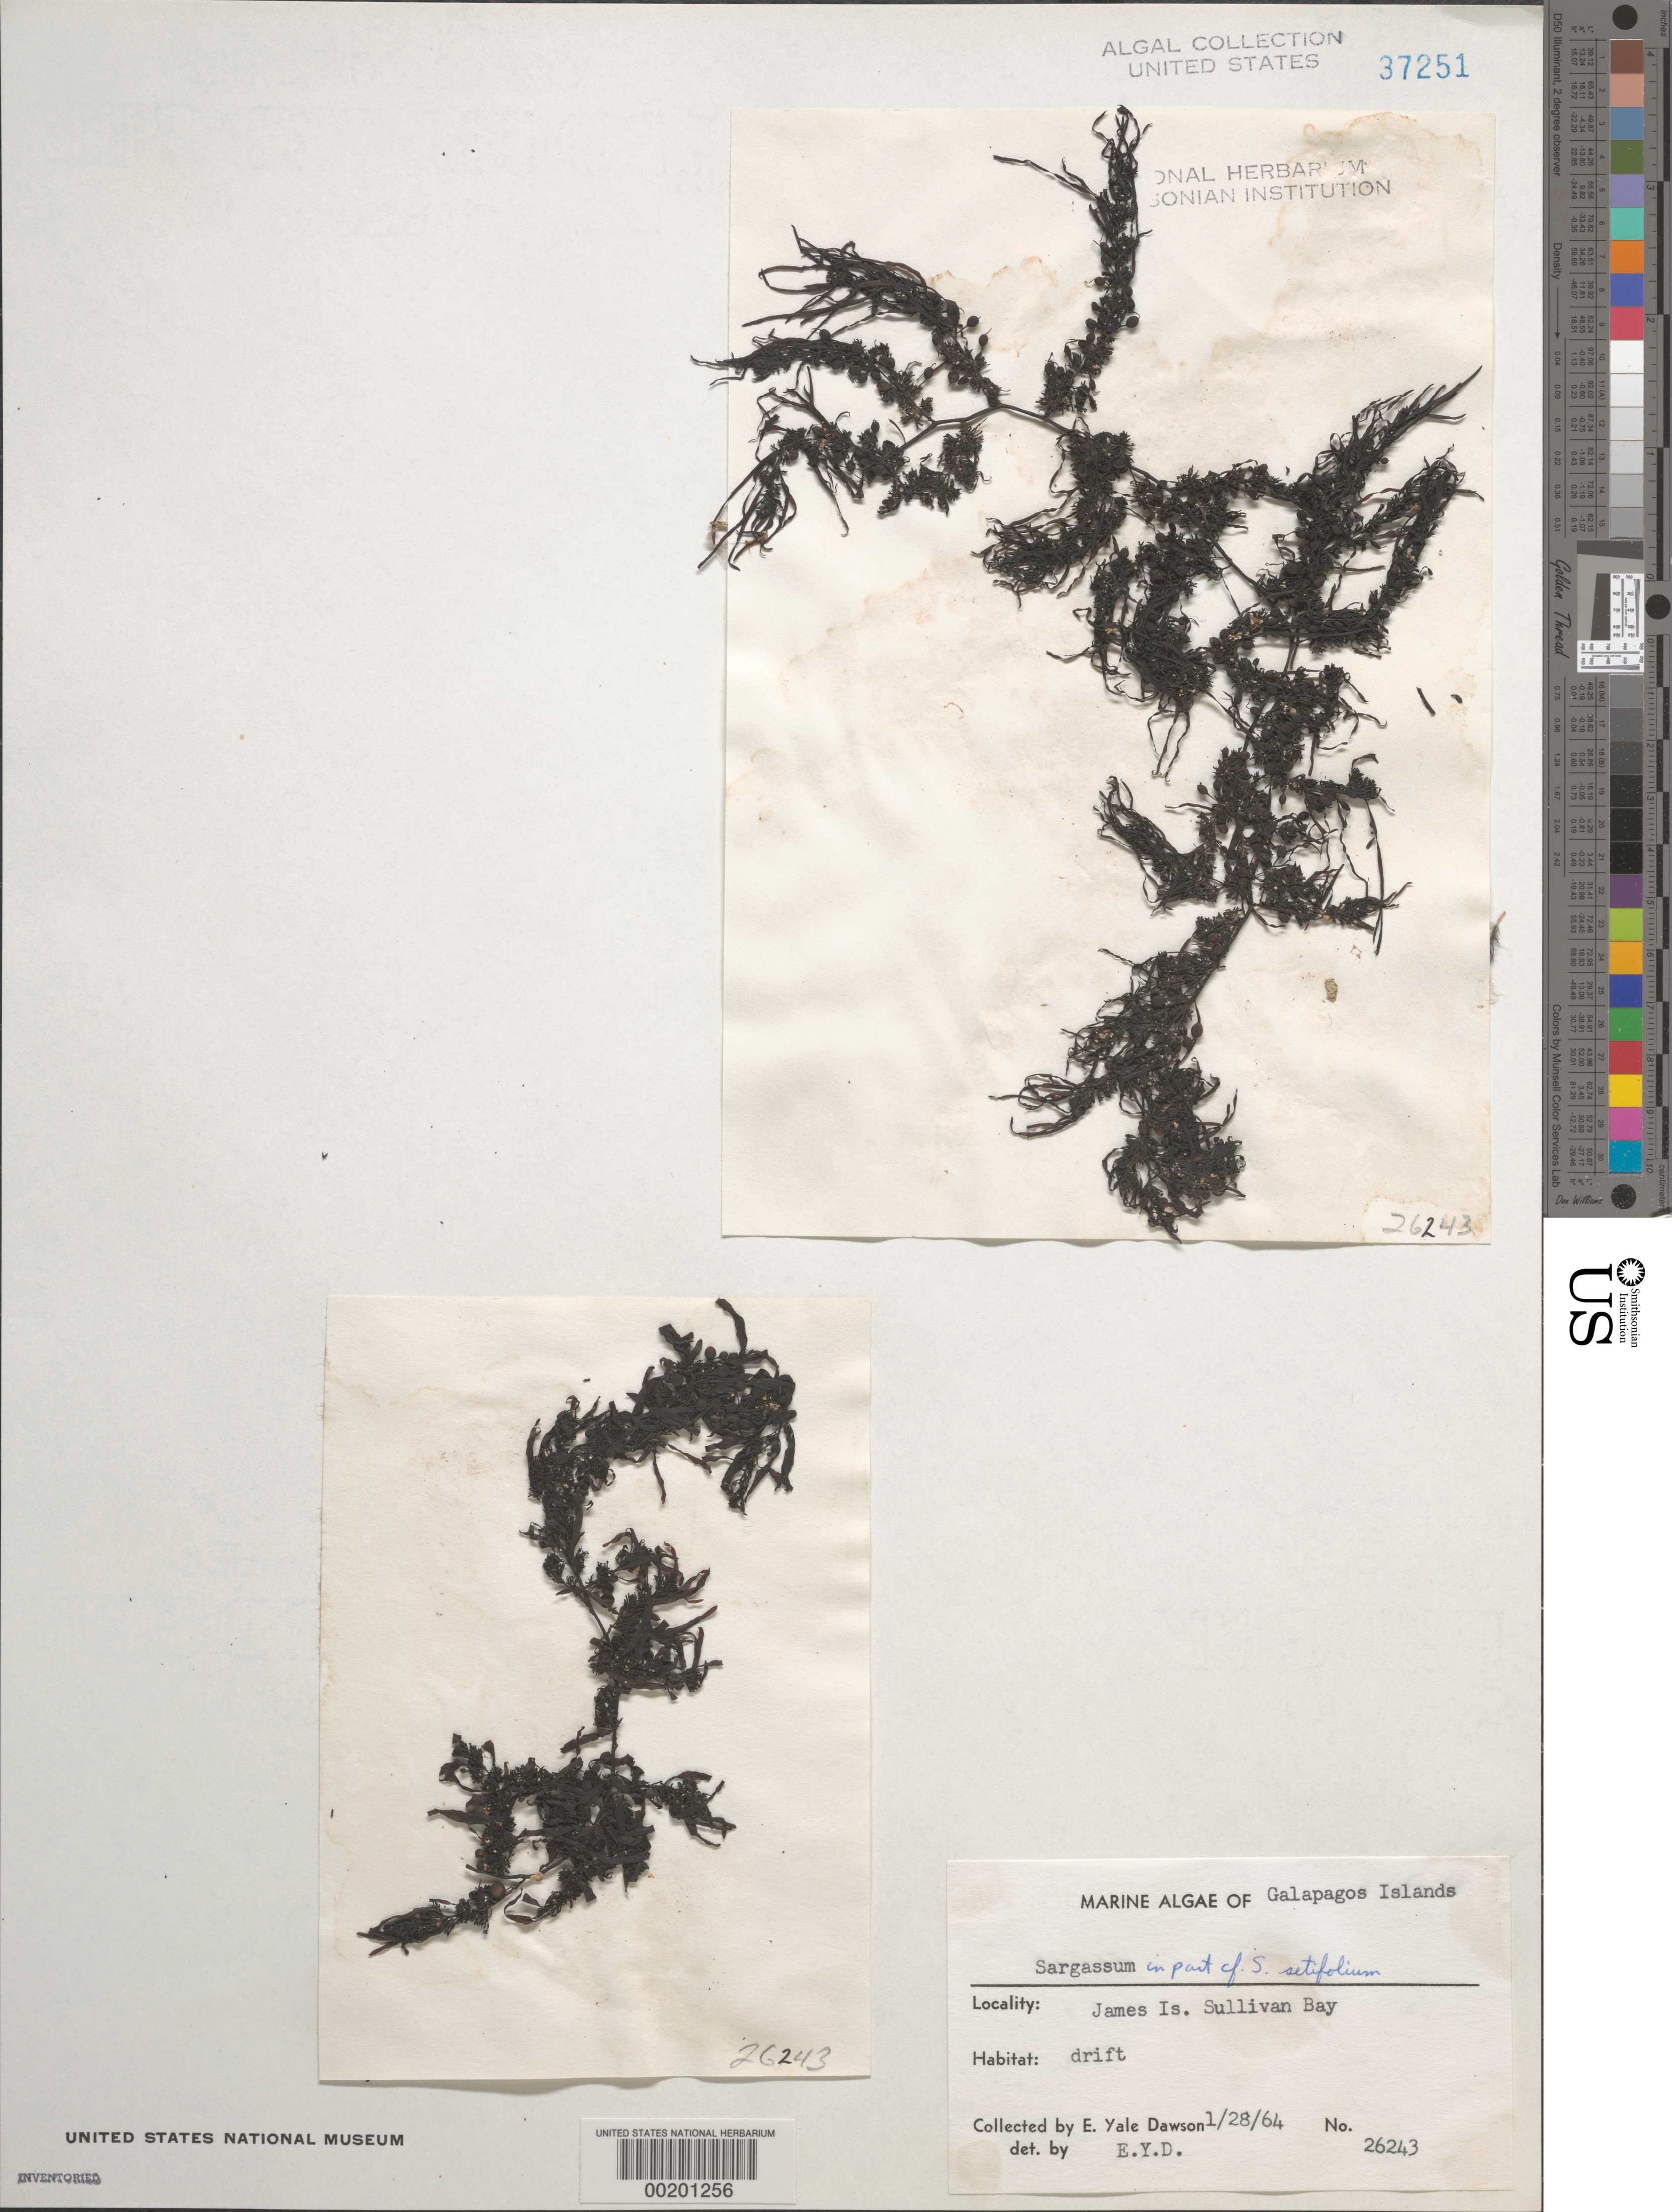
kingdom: Chromista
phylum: Ochrophyta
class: Phaeophyceae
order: Fucales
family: Sargassaceae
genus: Sargassum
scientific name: Sargassum setifolium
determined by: Dawson, E. Y.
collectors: E. Y. Dawson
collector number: EYD 26243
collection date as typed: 28 Jan 1964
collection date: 1964-01-28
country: Ecuador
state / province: Colón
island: Santiago [James, San Salvador]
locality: Sullivan Bay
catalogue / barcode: US 37251